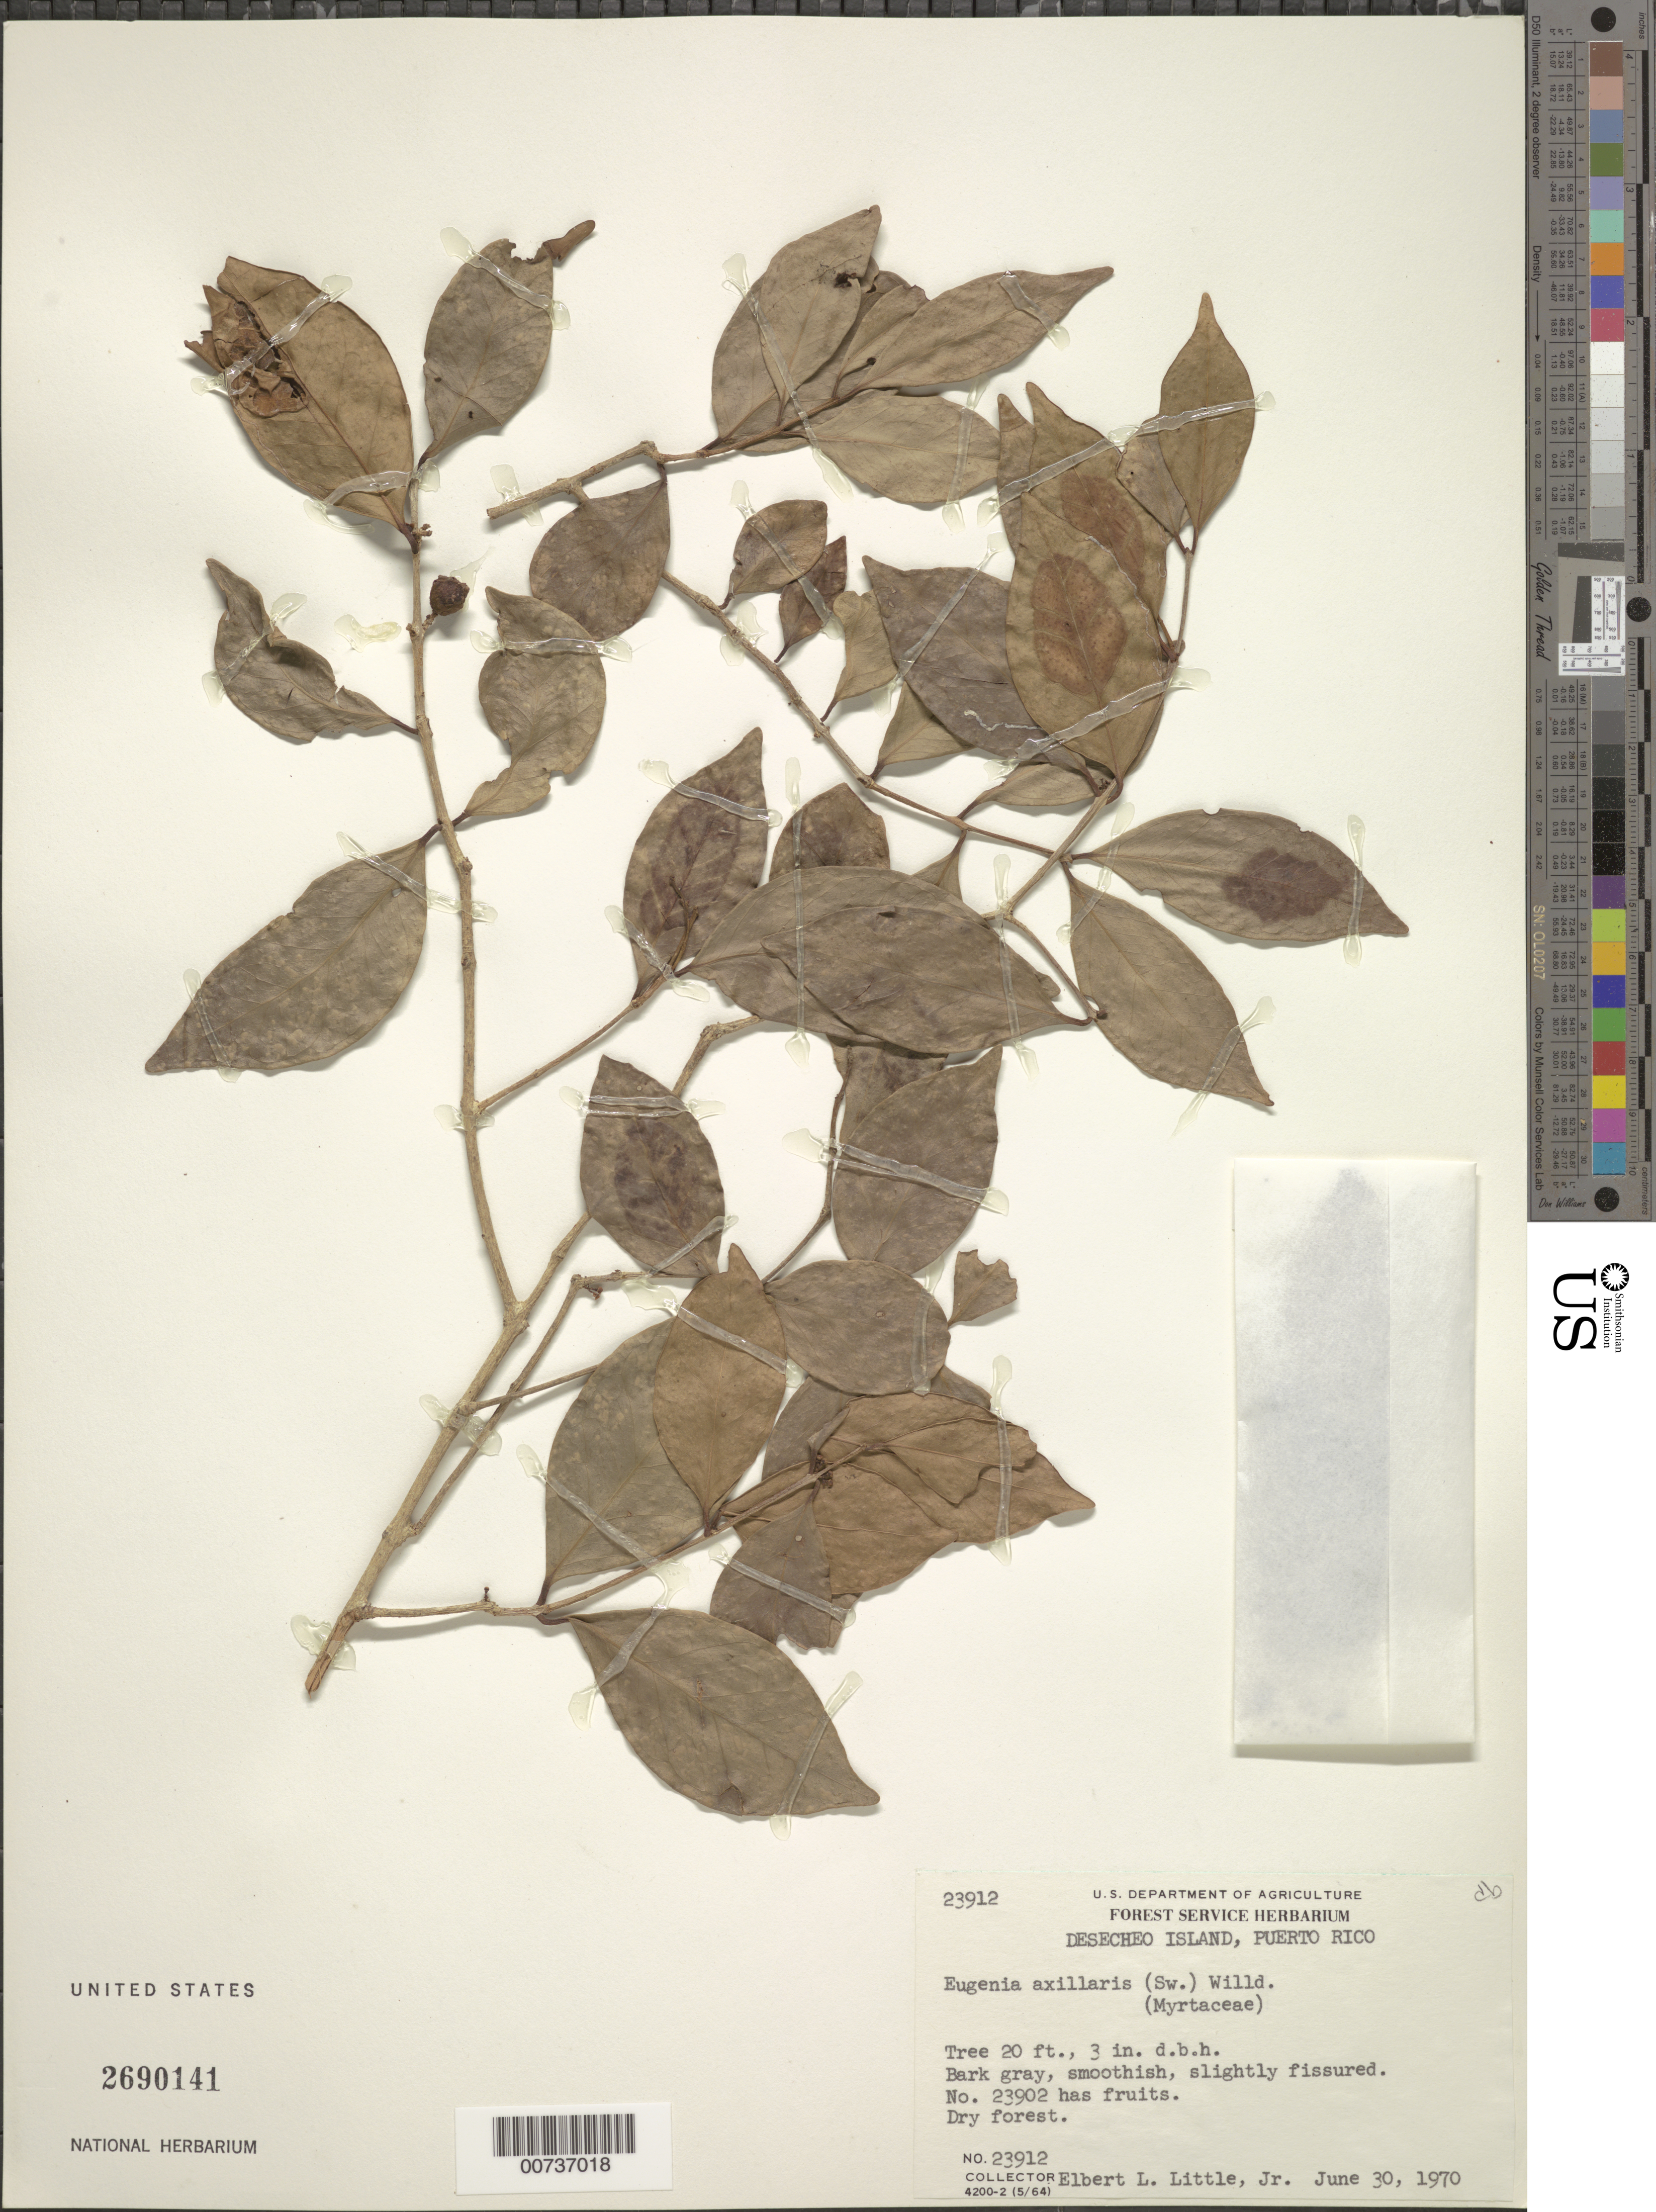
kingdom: Plantae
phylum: Tracheophyta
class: Magnoliopsida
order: Myrtales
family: Myrtaceae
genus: Eugenia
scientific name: Eugenia axillaris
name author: (Sw.) Willd.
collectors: E. L. Little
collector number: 23912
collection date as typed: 30 Jun 1970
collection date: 1970-06-30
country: Puerto Rico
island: Desecheo I.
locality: Desecheo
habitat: Dry forest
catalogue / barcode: US 2690141